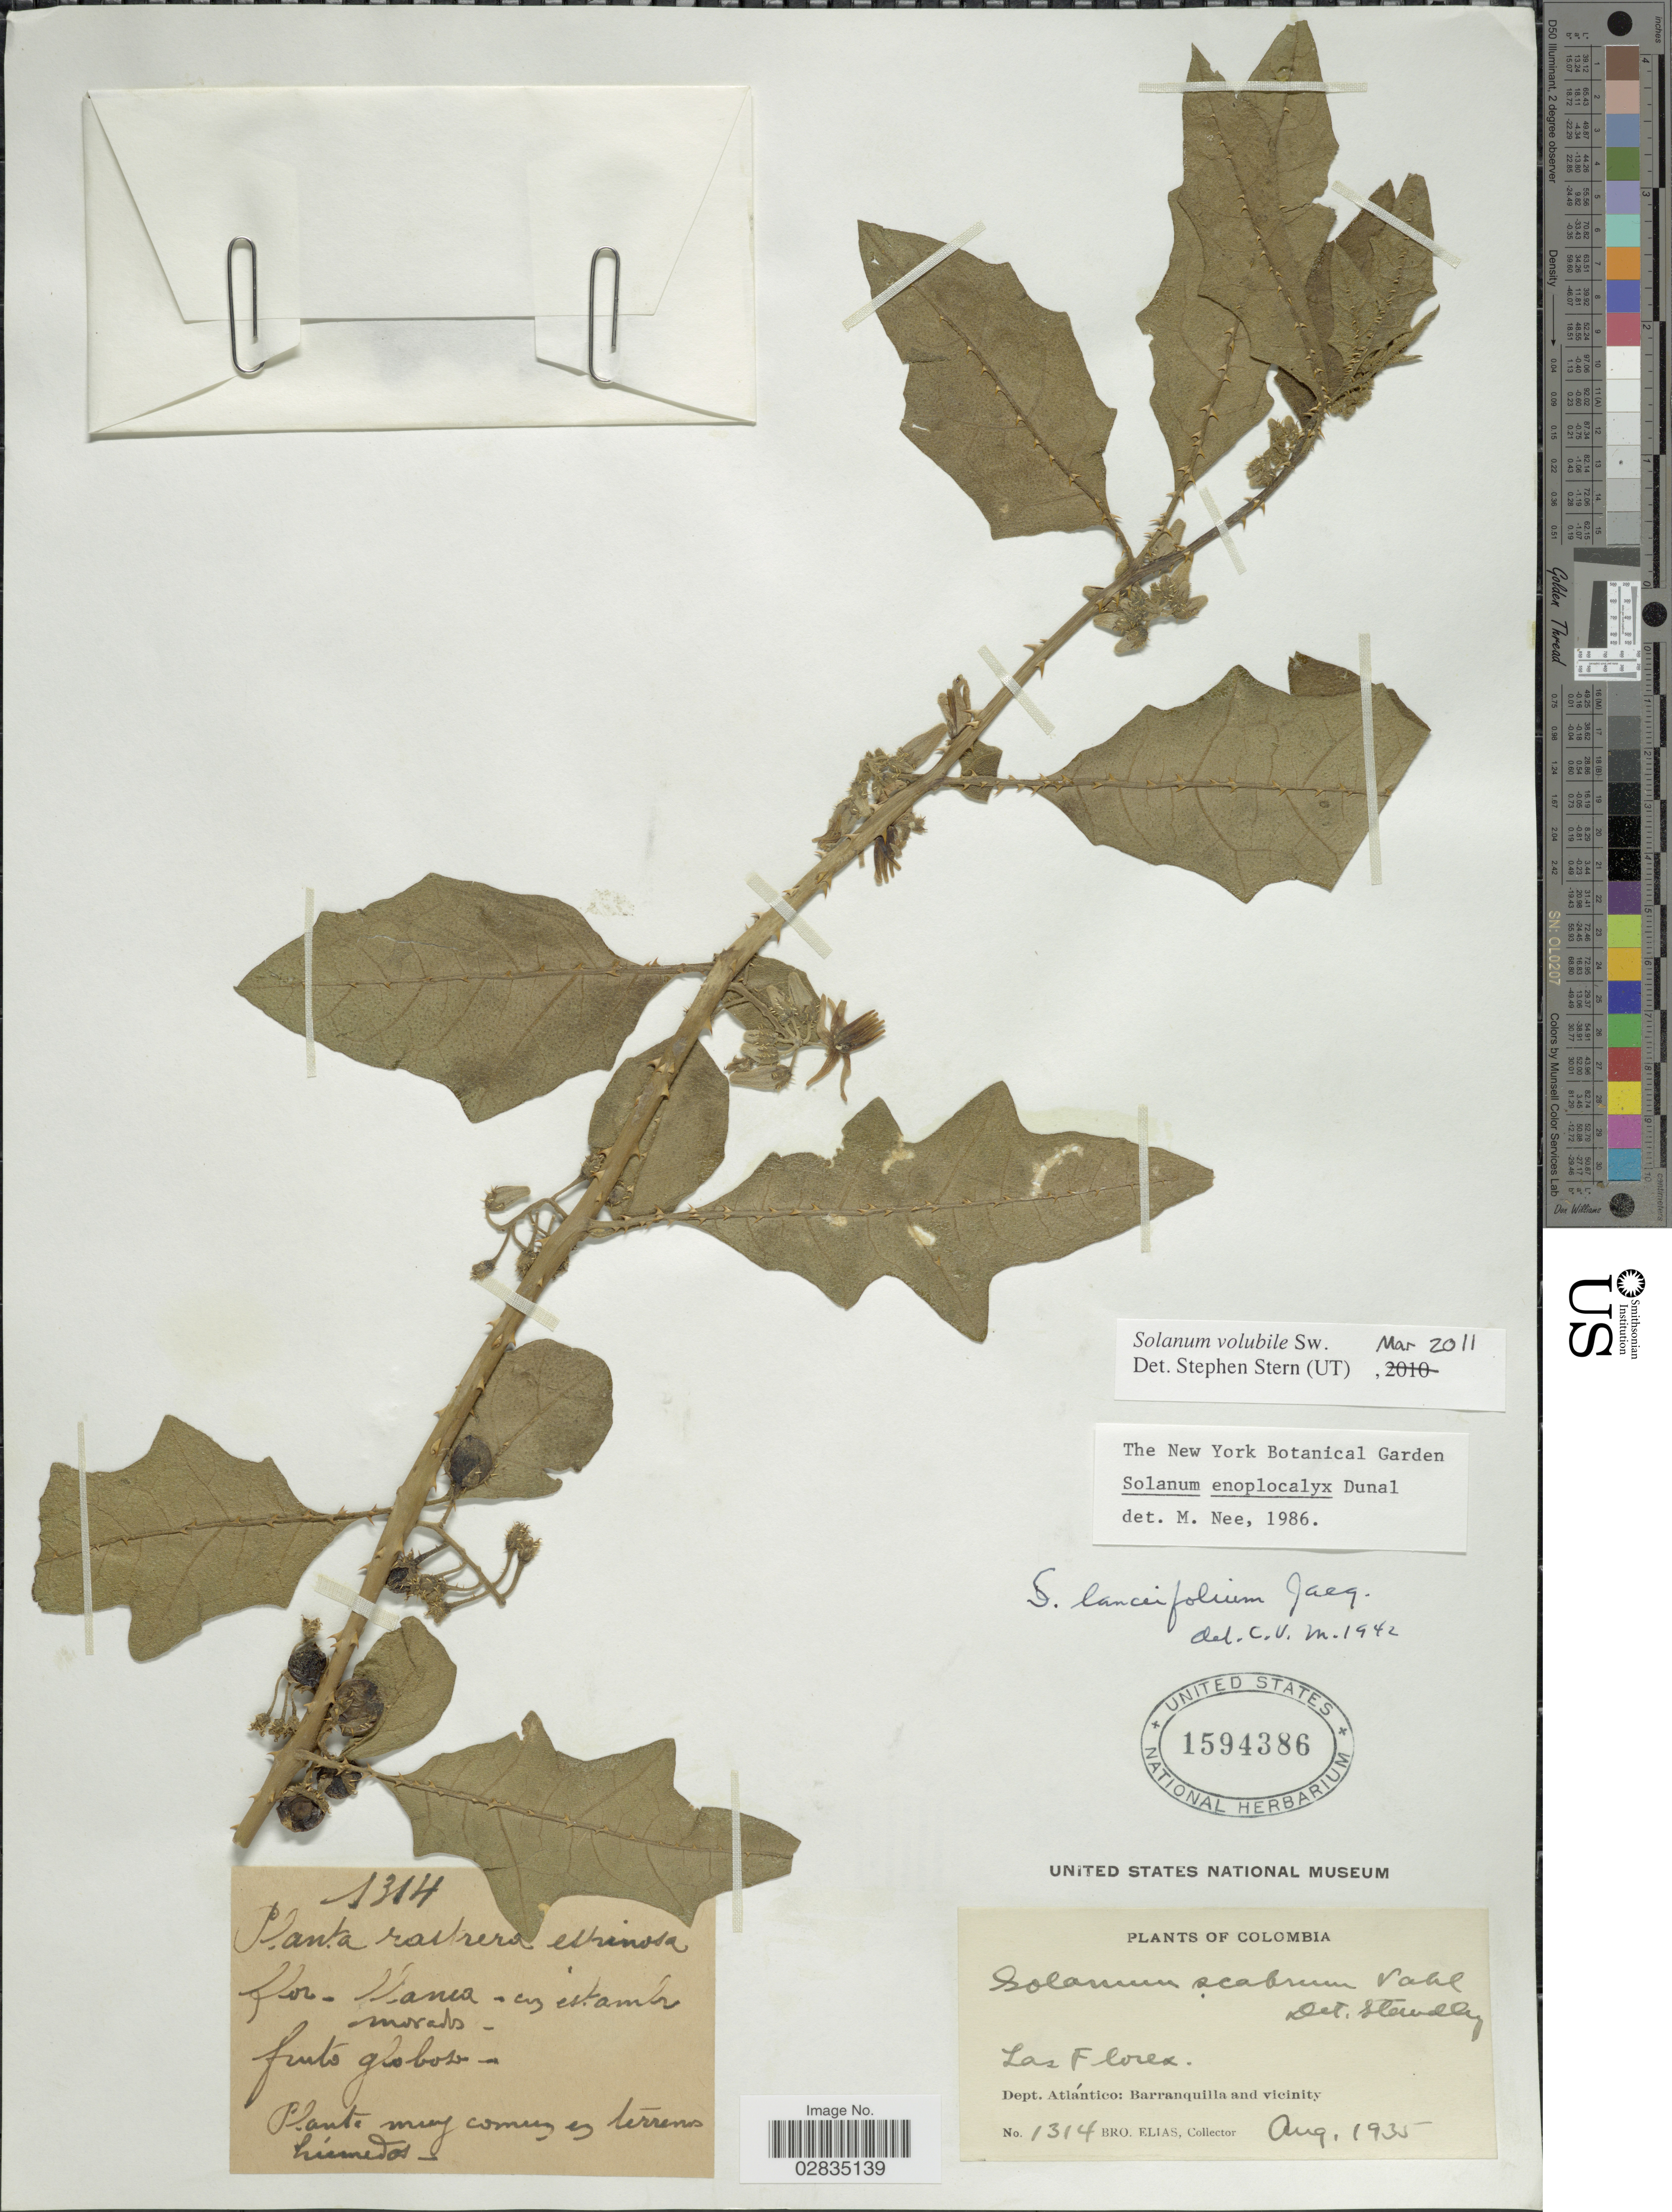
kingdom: Plantae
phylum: Tracheophyta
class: Magnoliopsida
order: Solanales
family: Solanaceae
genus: Solanum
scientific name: Solanum volubile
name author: Sw.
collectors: Bro. Elias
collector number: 1314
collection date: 1935-08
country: Colombia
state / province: Atlántico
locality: Las Flores, Dept. Atlántico: Barranquilla and vicinity.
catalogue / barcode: US 1594386